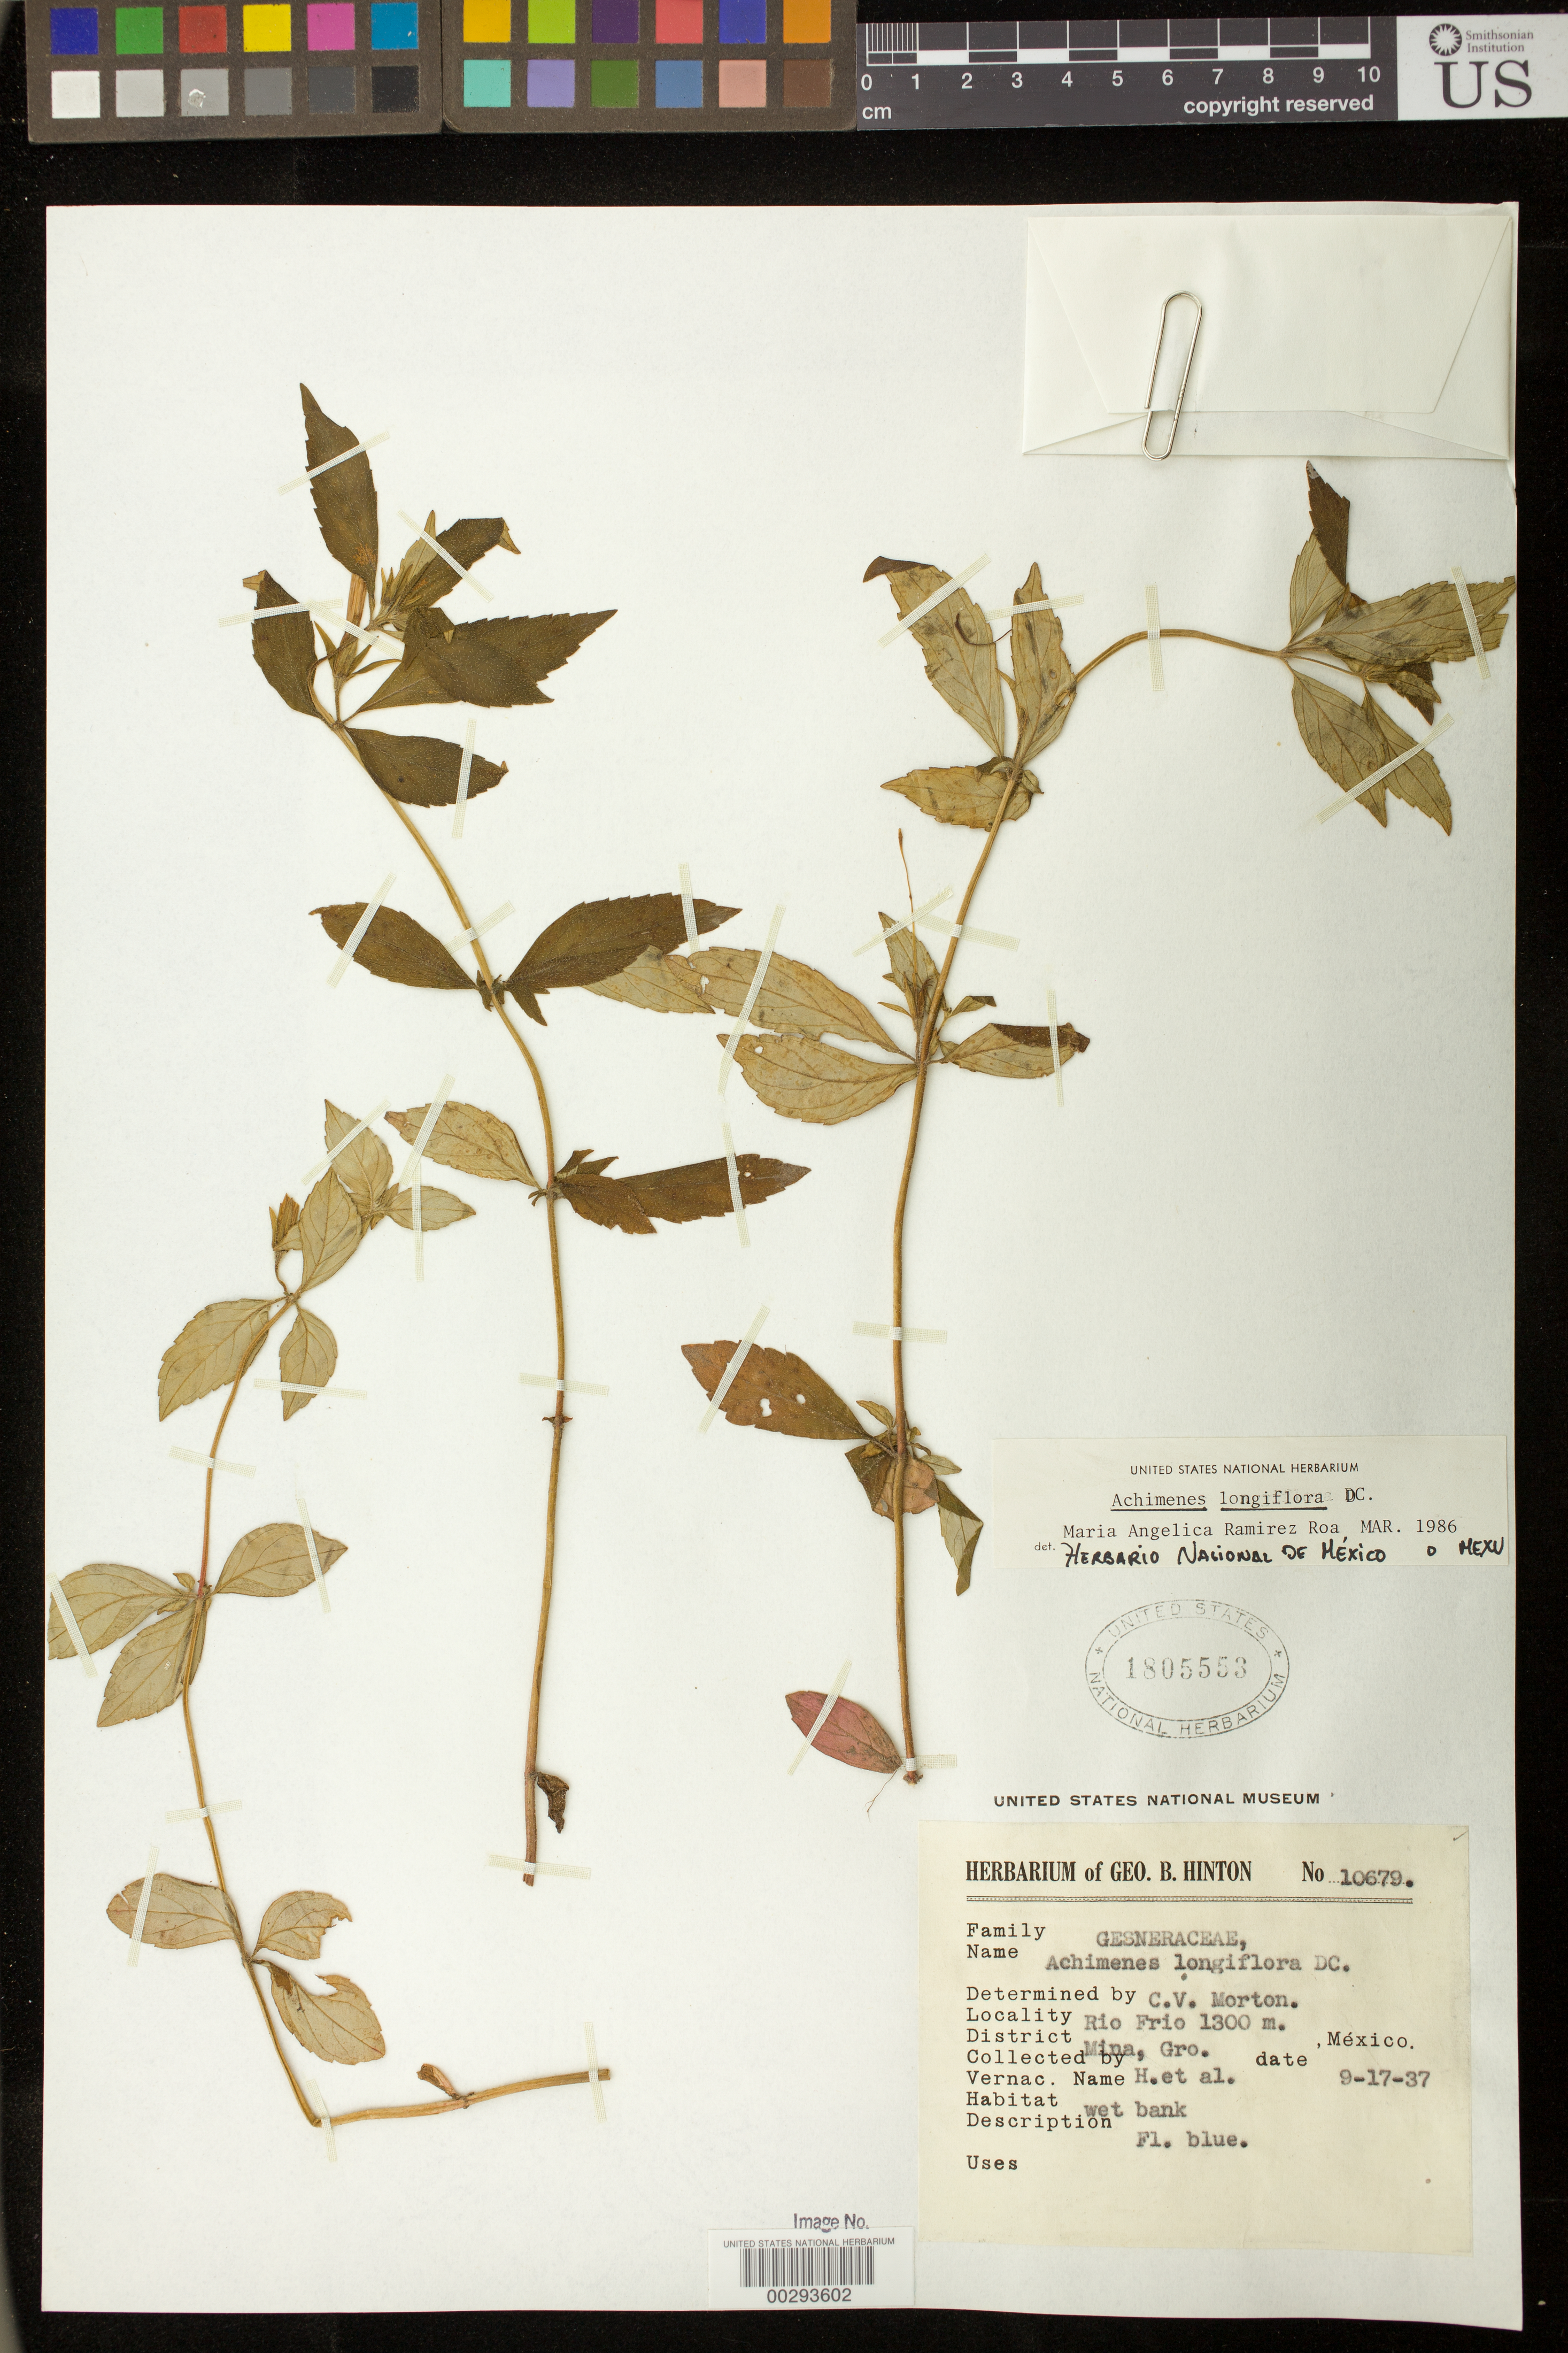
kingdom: Plantae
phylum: Tracheophyta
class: Magnoliopsida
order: Lamiales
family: Gesneriaceae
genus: Achimenes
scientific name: Achimenes longiflora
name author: DC.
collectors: G. B. Hinton & et al.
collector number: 10679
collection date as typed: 17 Sep 1937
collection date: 1937-09-17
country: Mexico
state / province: Guerrero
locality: Mina Dist, Rio Frio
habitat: Wet bank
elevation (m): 1300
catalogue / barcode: US 1805553